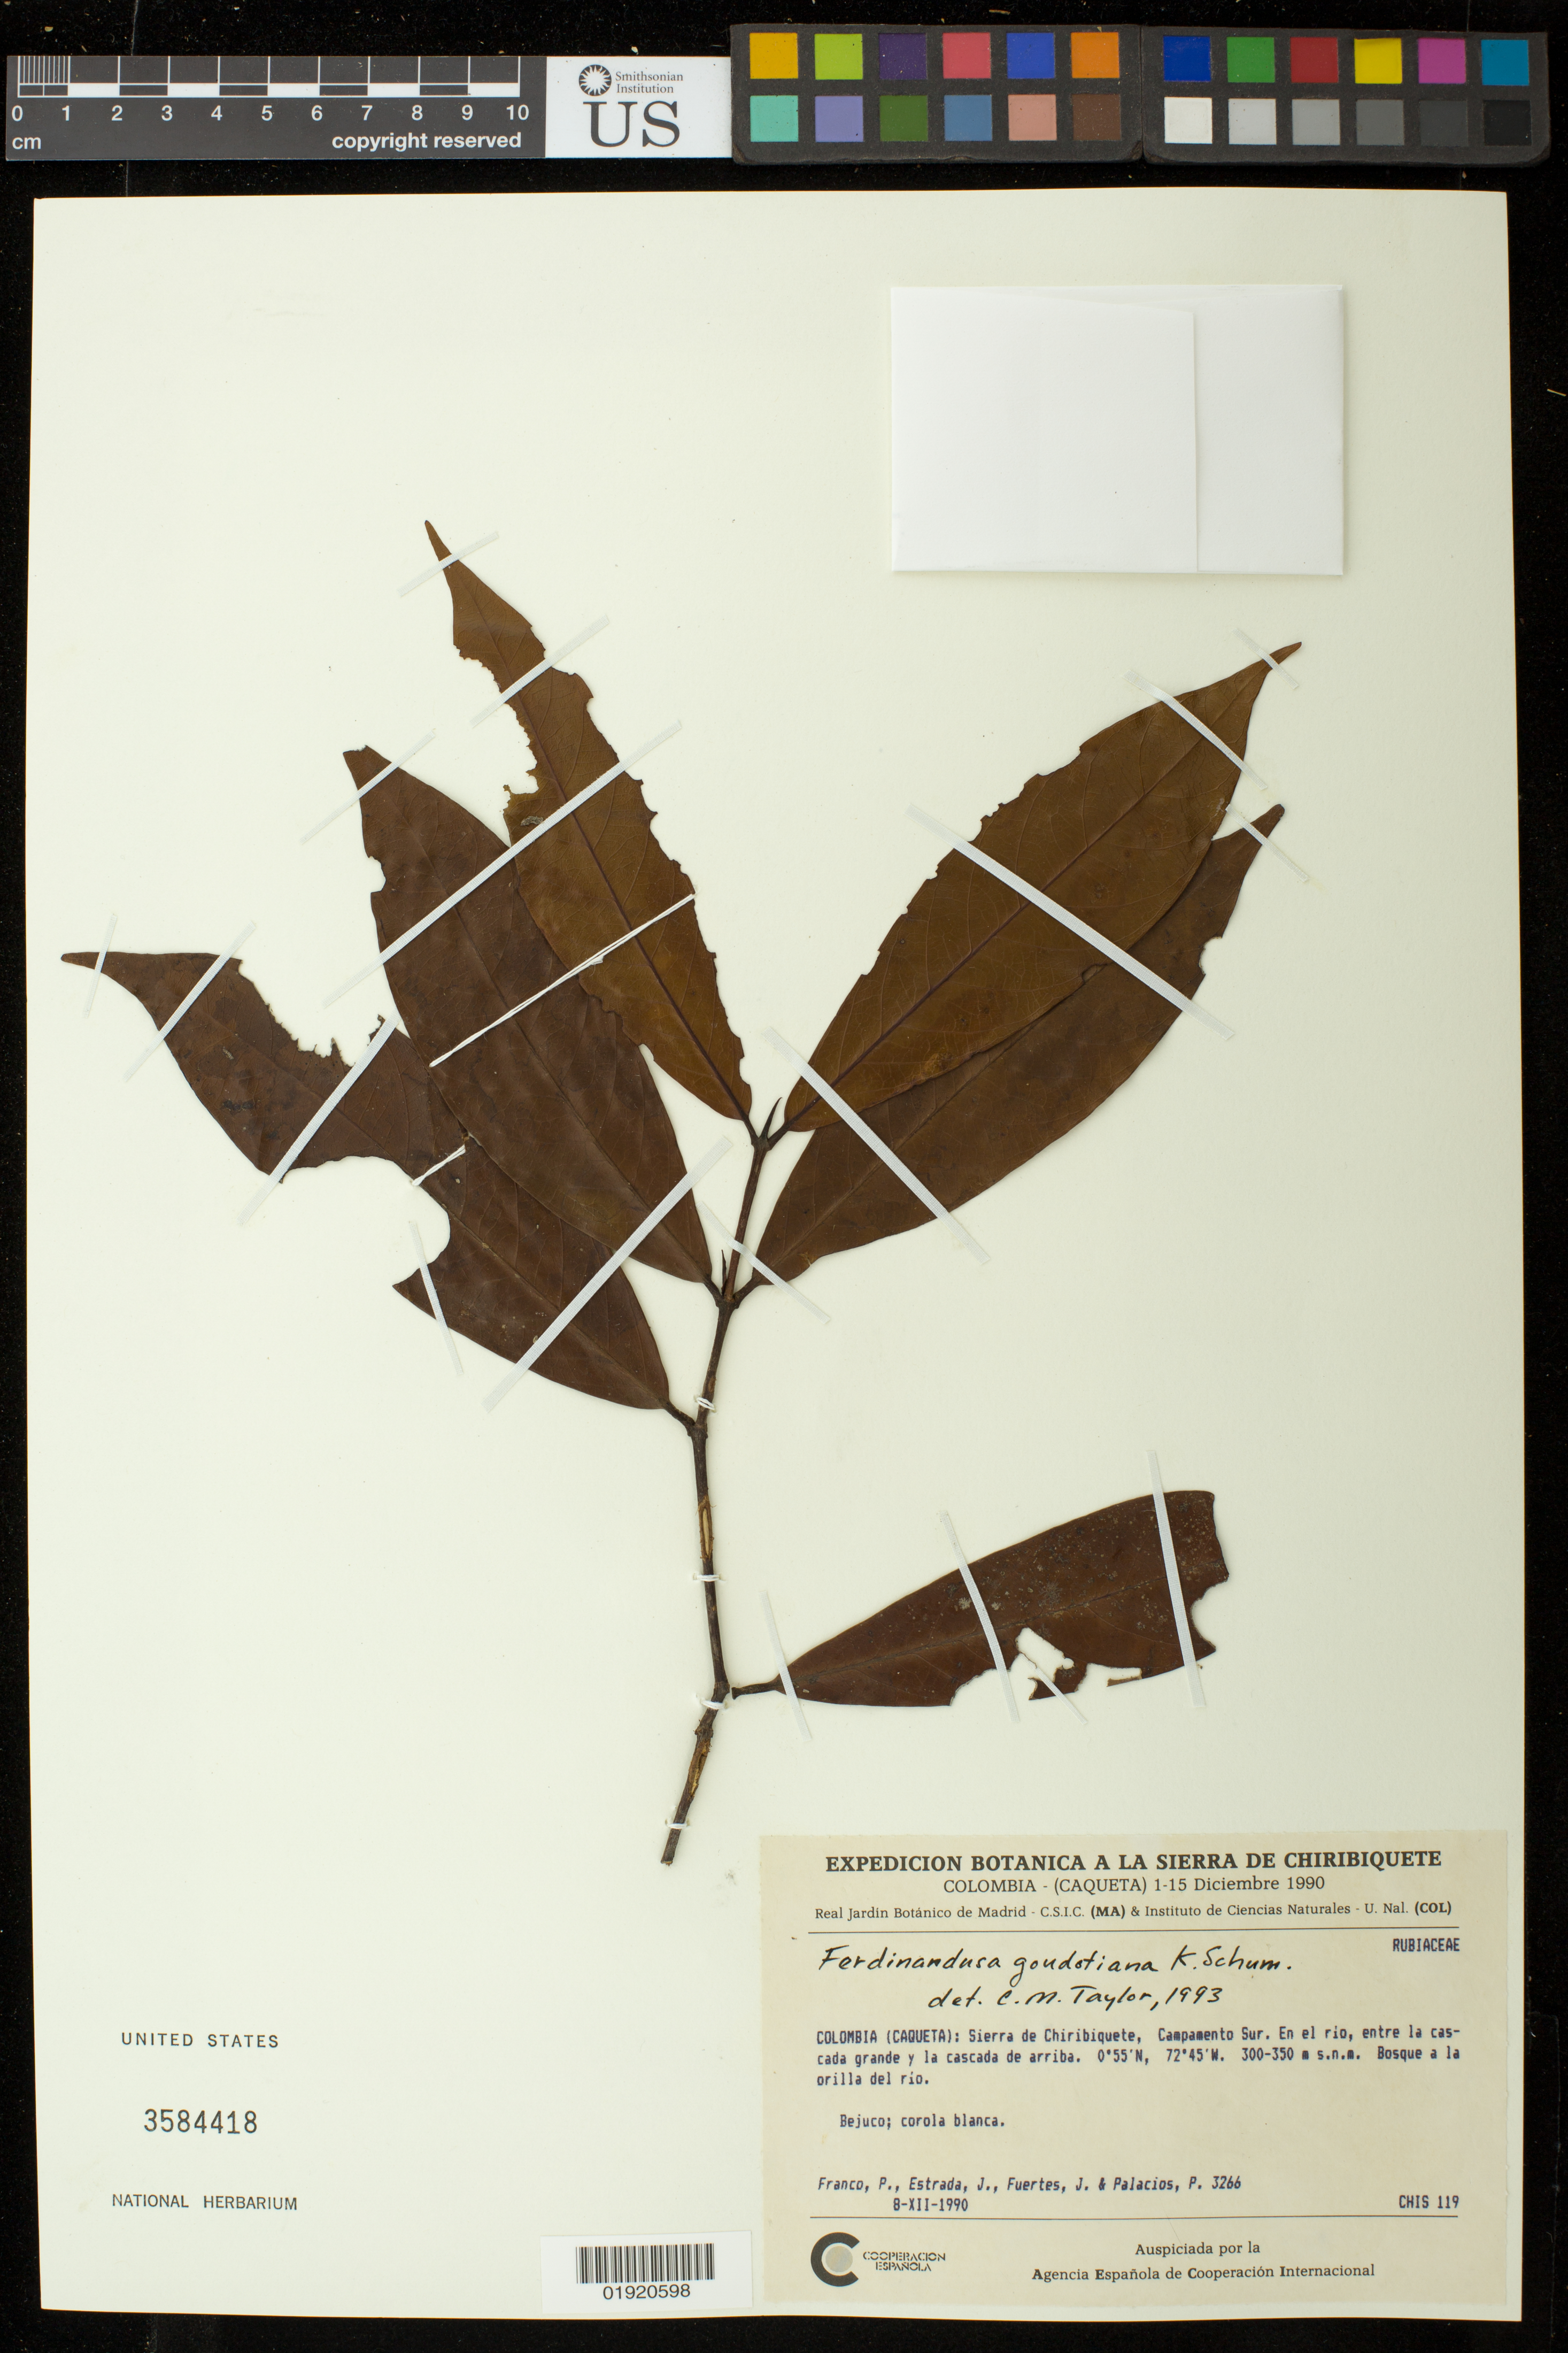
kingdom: Plantae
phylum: Tracheophyta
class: Magnoliopsida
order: Gentianales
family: Rubiaceae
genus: Ferdinandusa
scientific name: Ferdinandusa goudotiana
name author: K. Schum.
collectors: P. Franco, J. Estrada, J. Fuertes & P. Palacios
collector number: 119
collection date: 1990-12-01/1990-12-15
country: Colombia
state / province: Caqueta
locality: Colombia (Caqueta): Sierra de Chiribiquete, Campamento Sur.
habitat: En el rio, entre la cascada grande y la cascada de arriba. Bosque a la orilla del rio.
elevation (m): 300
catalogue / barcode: US 3584418